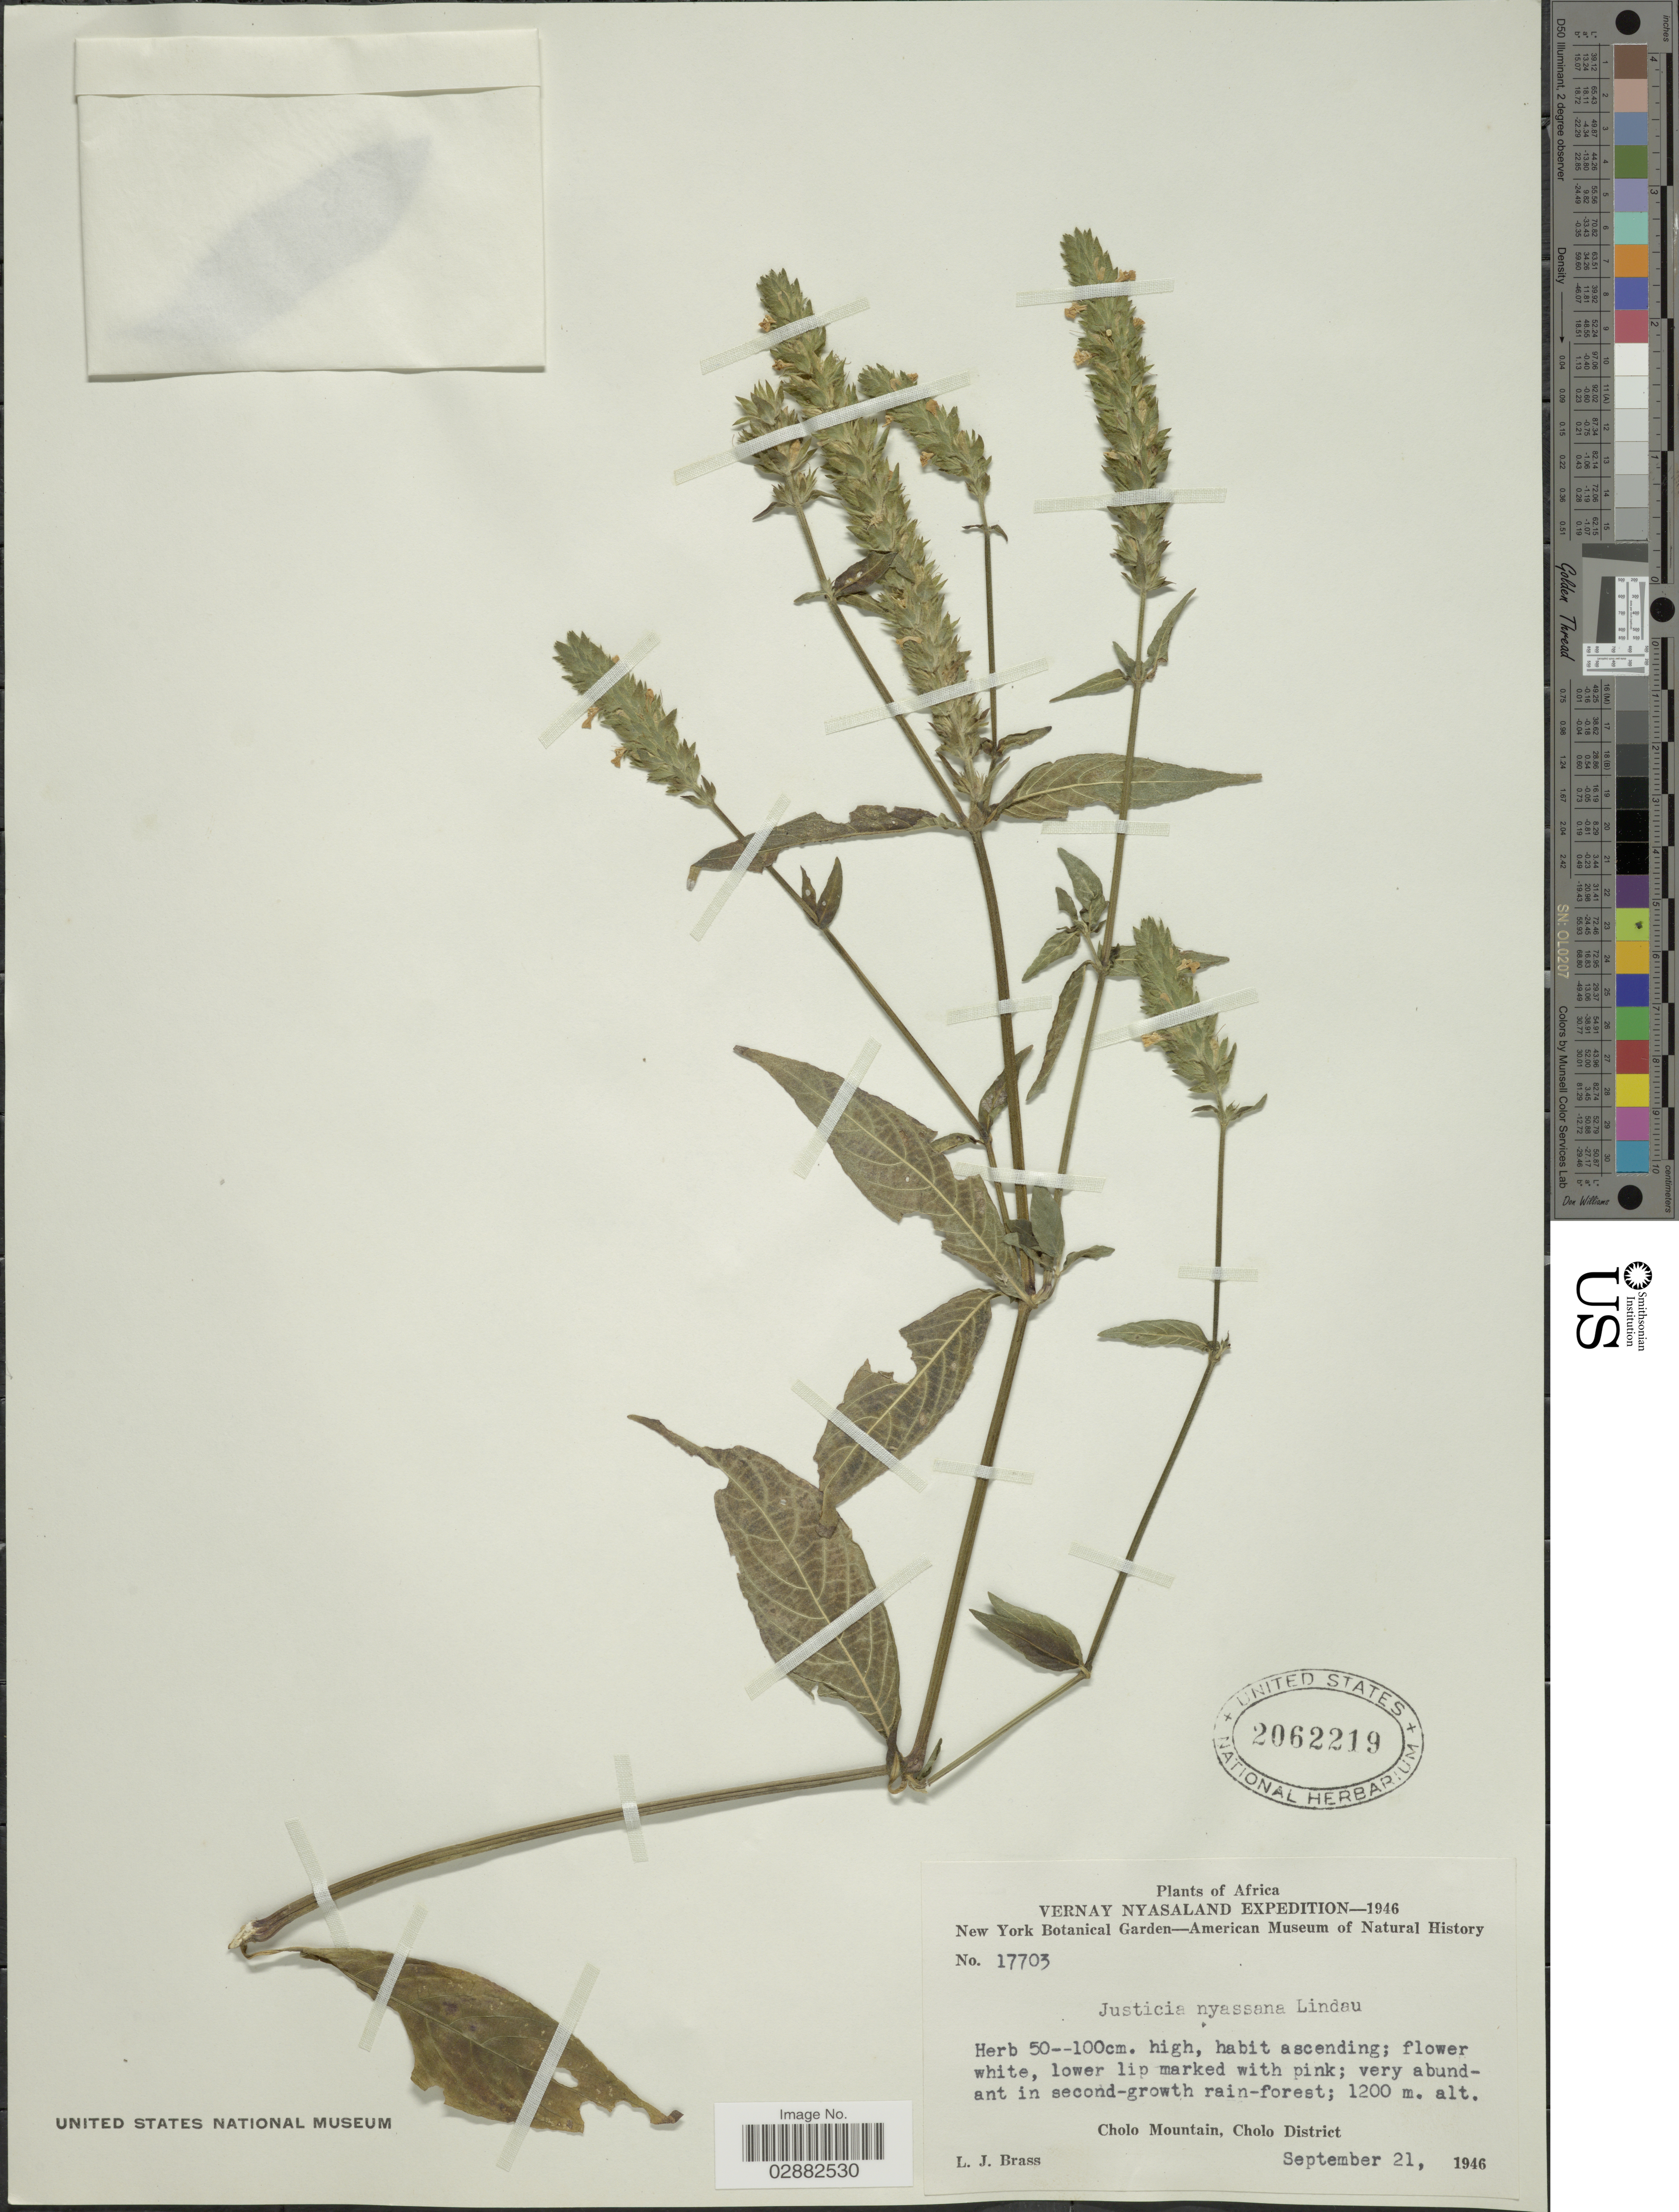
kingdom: Plantae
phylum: Tracheophyta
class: Magnoliopsida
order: Lamiales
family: Acanthaceae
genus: Justicia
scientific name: Justicia nyassae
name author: Lindau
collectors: L. J. Brass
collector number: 17703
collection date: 1946-09-21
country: Malawi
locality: Vernay Nysaland, Cholo Mountain, Cholo District.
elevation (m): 1200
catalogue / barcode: US 2062219